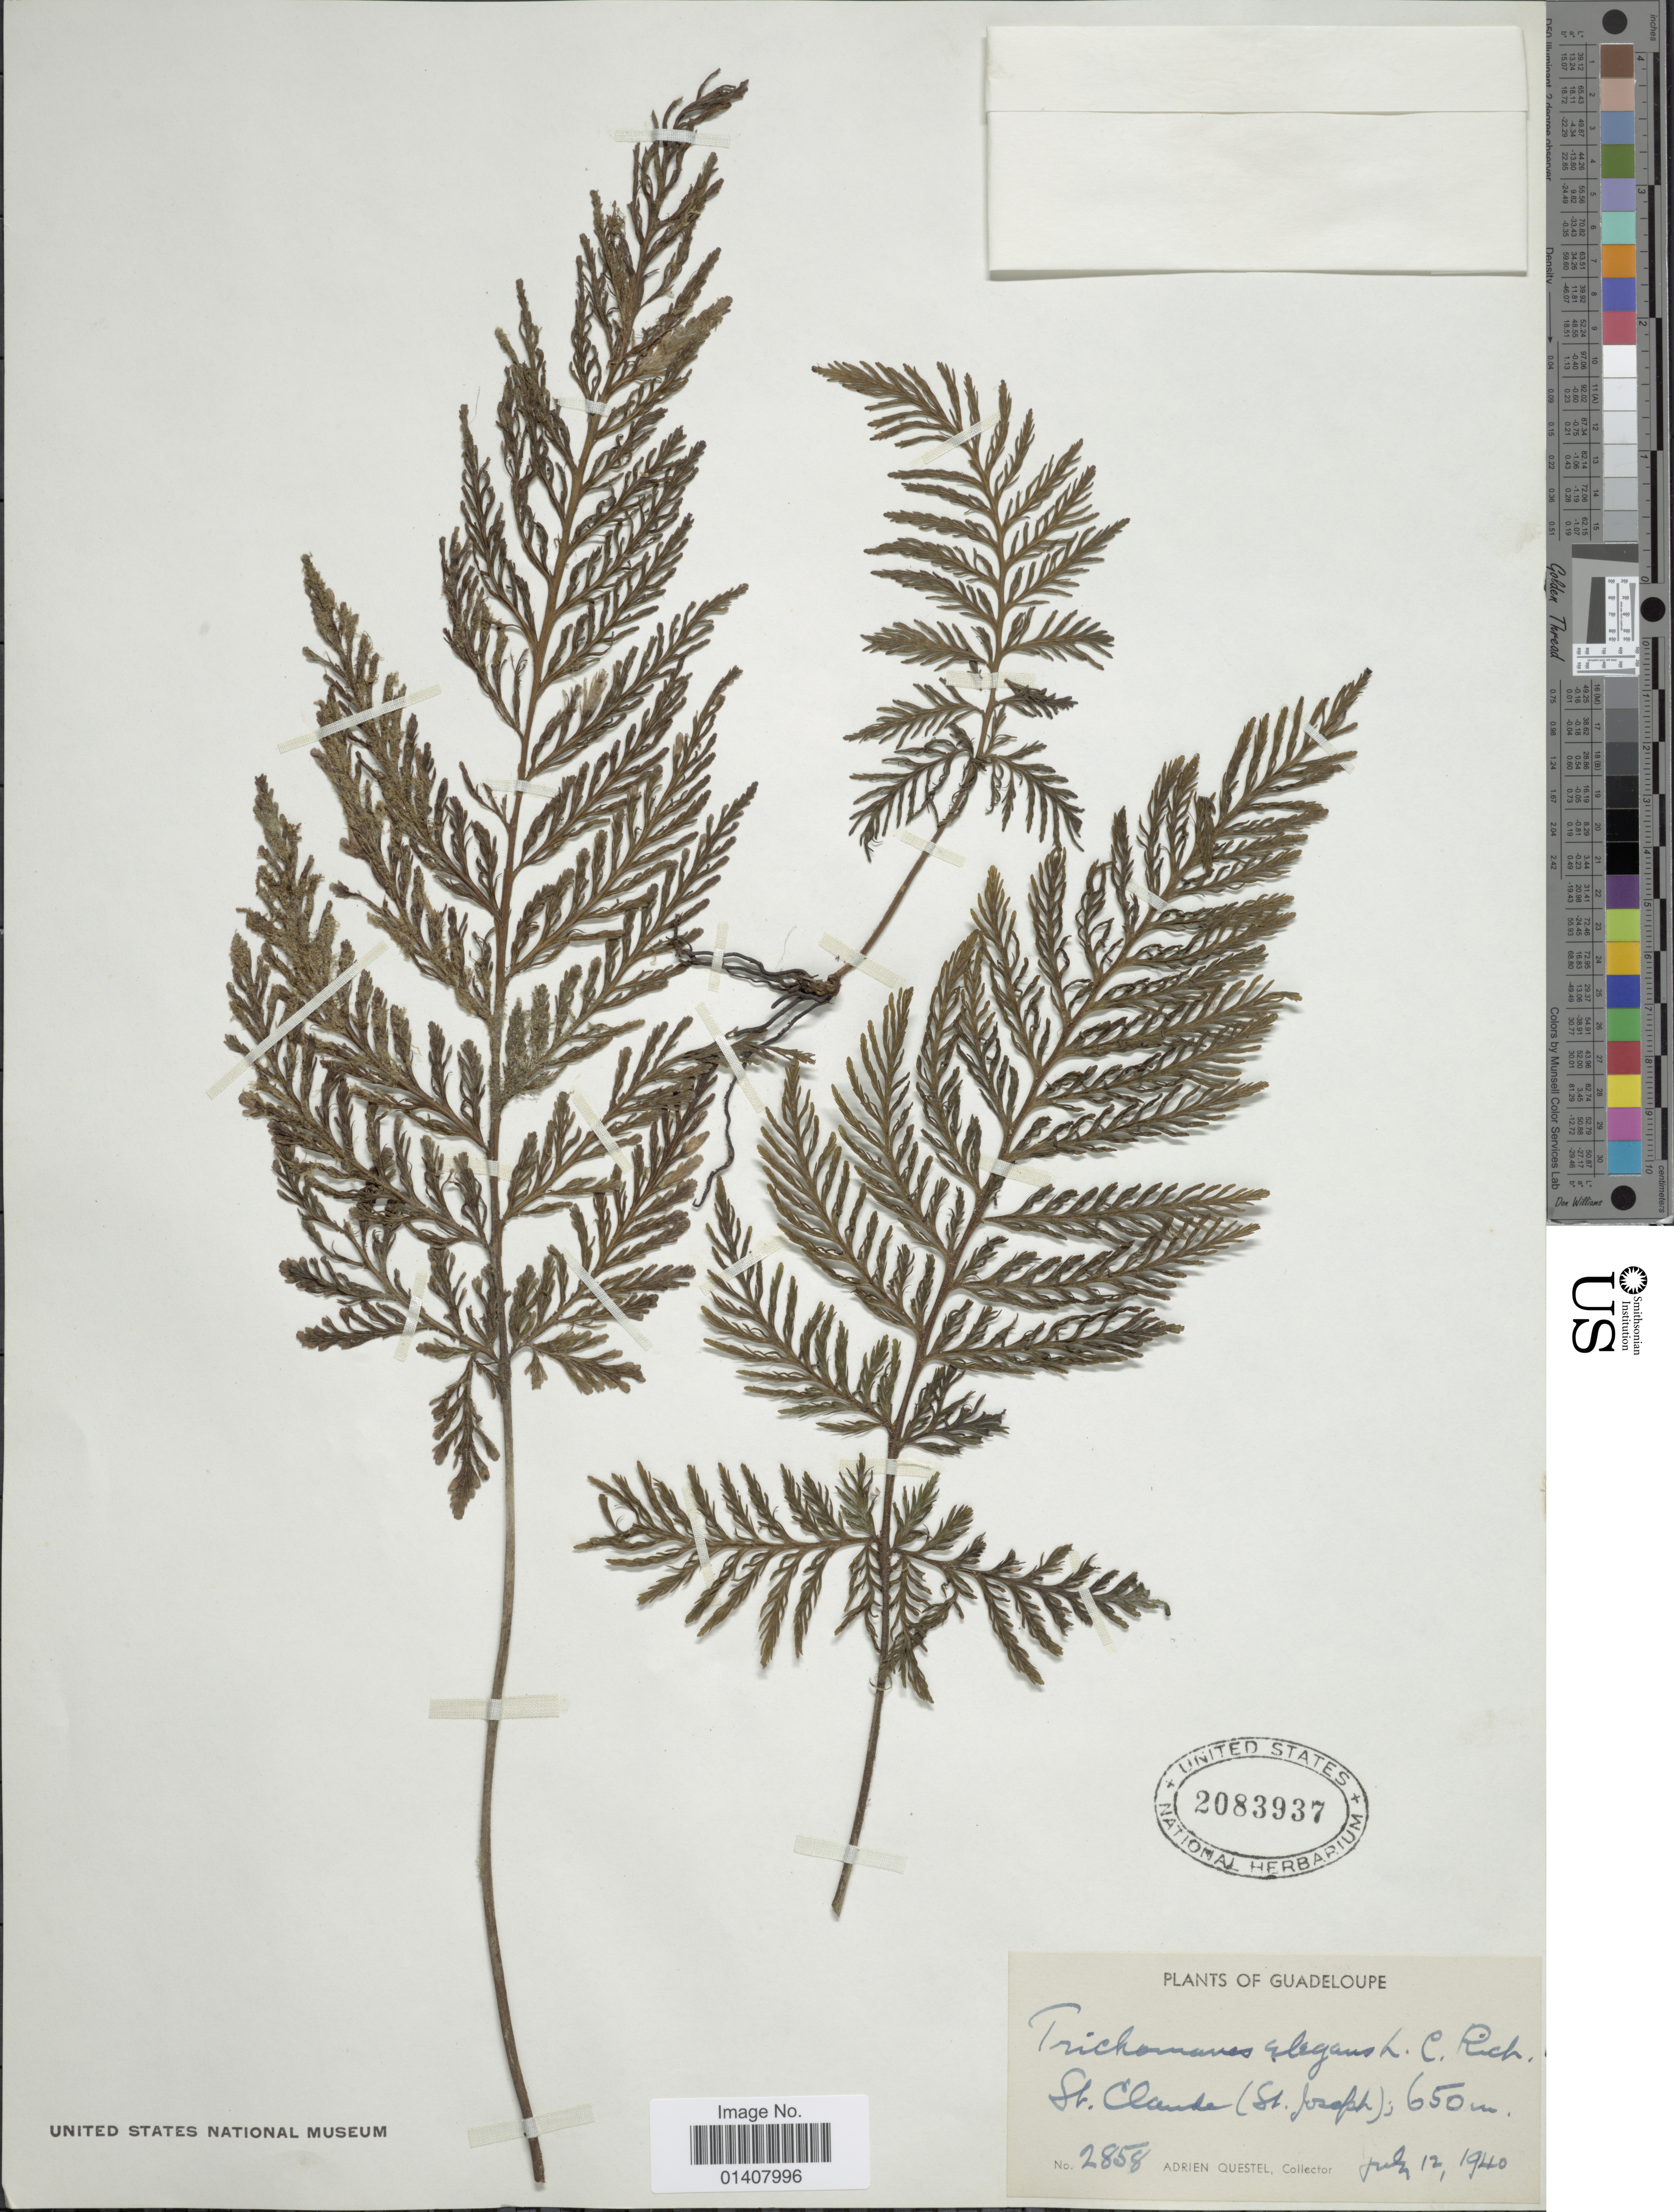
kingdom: Plantae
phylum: Tracheophyta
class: Polypodiopsida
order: Hymenophyllales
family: Hymenophyllaceae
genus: Trichomanes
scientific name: Trichomanes elegans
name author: Rich.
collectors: A. Questel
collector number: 2858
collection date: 1940-07-12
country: Dominica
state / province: St. Joseph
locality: St. Claude(St. Joseph)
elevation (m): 650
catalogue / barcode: US 2083937